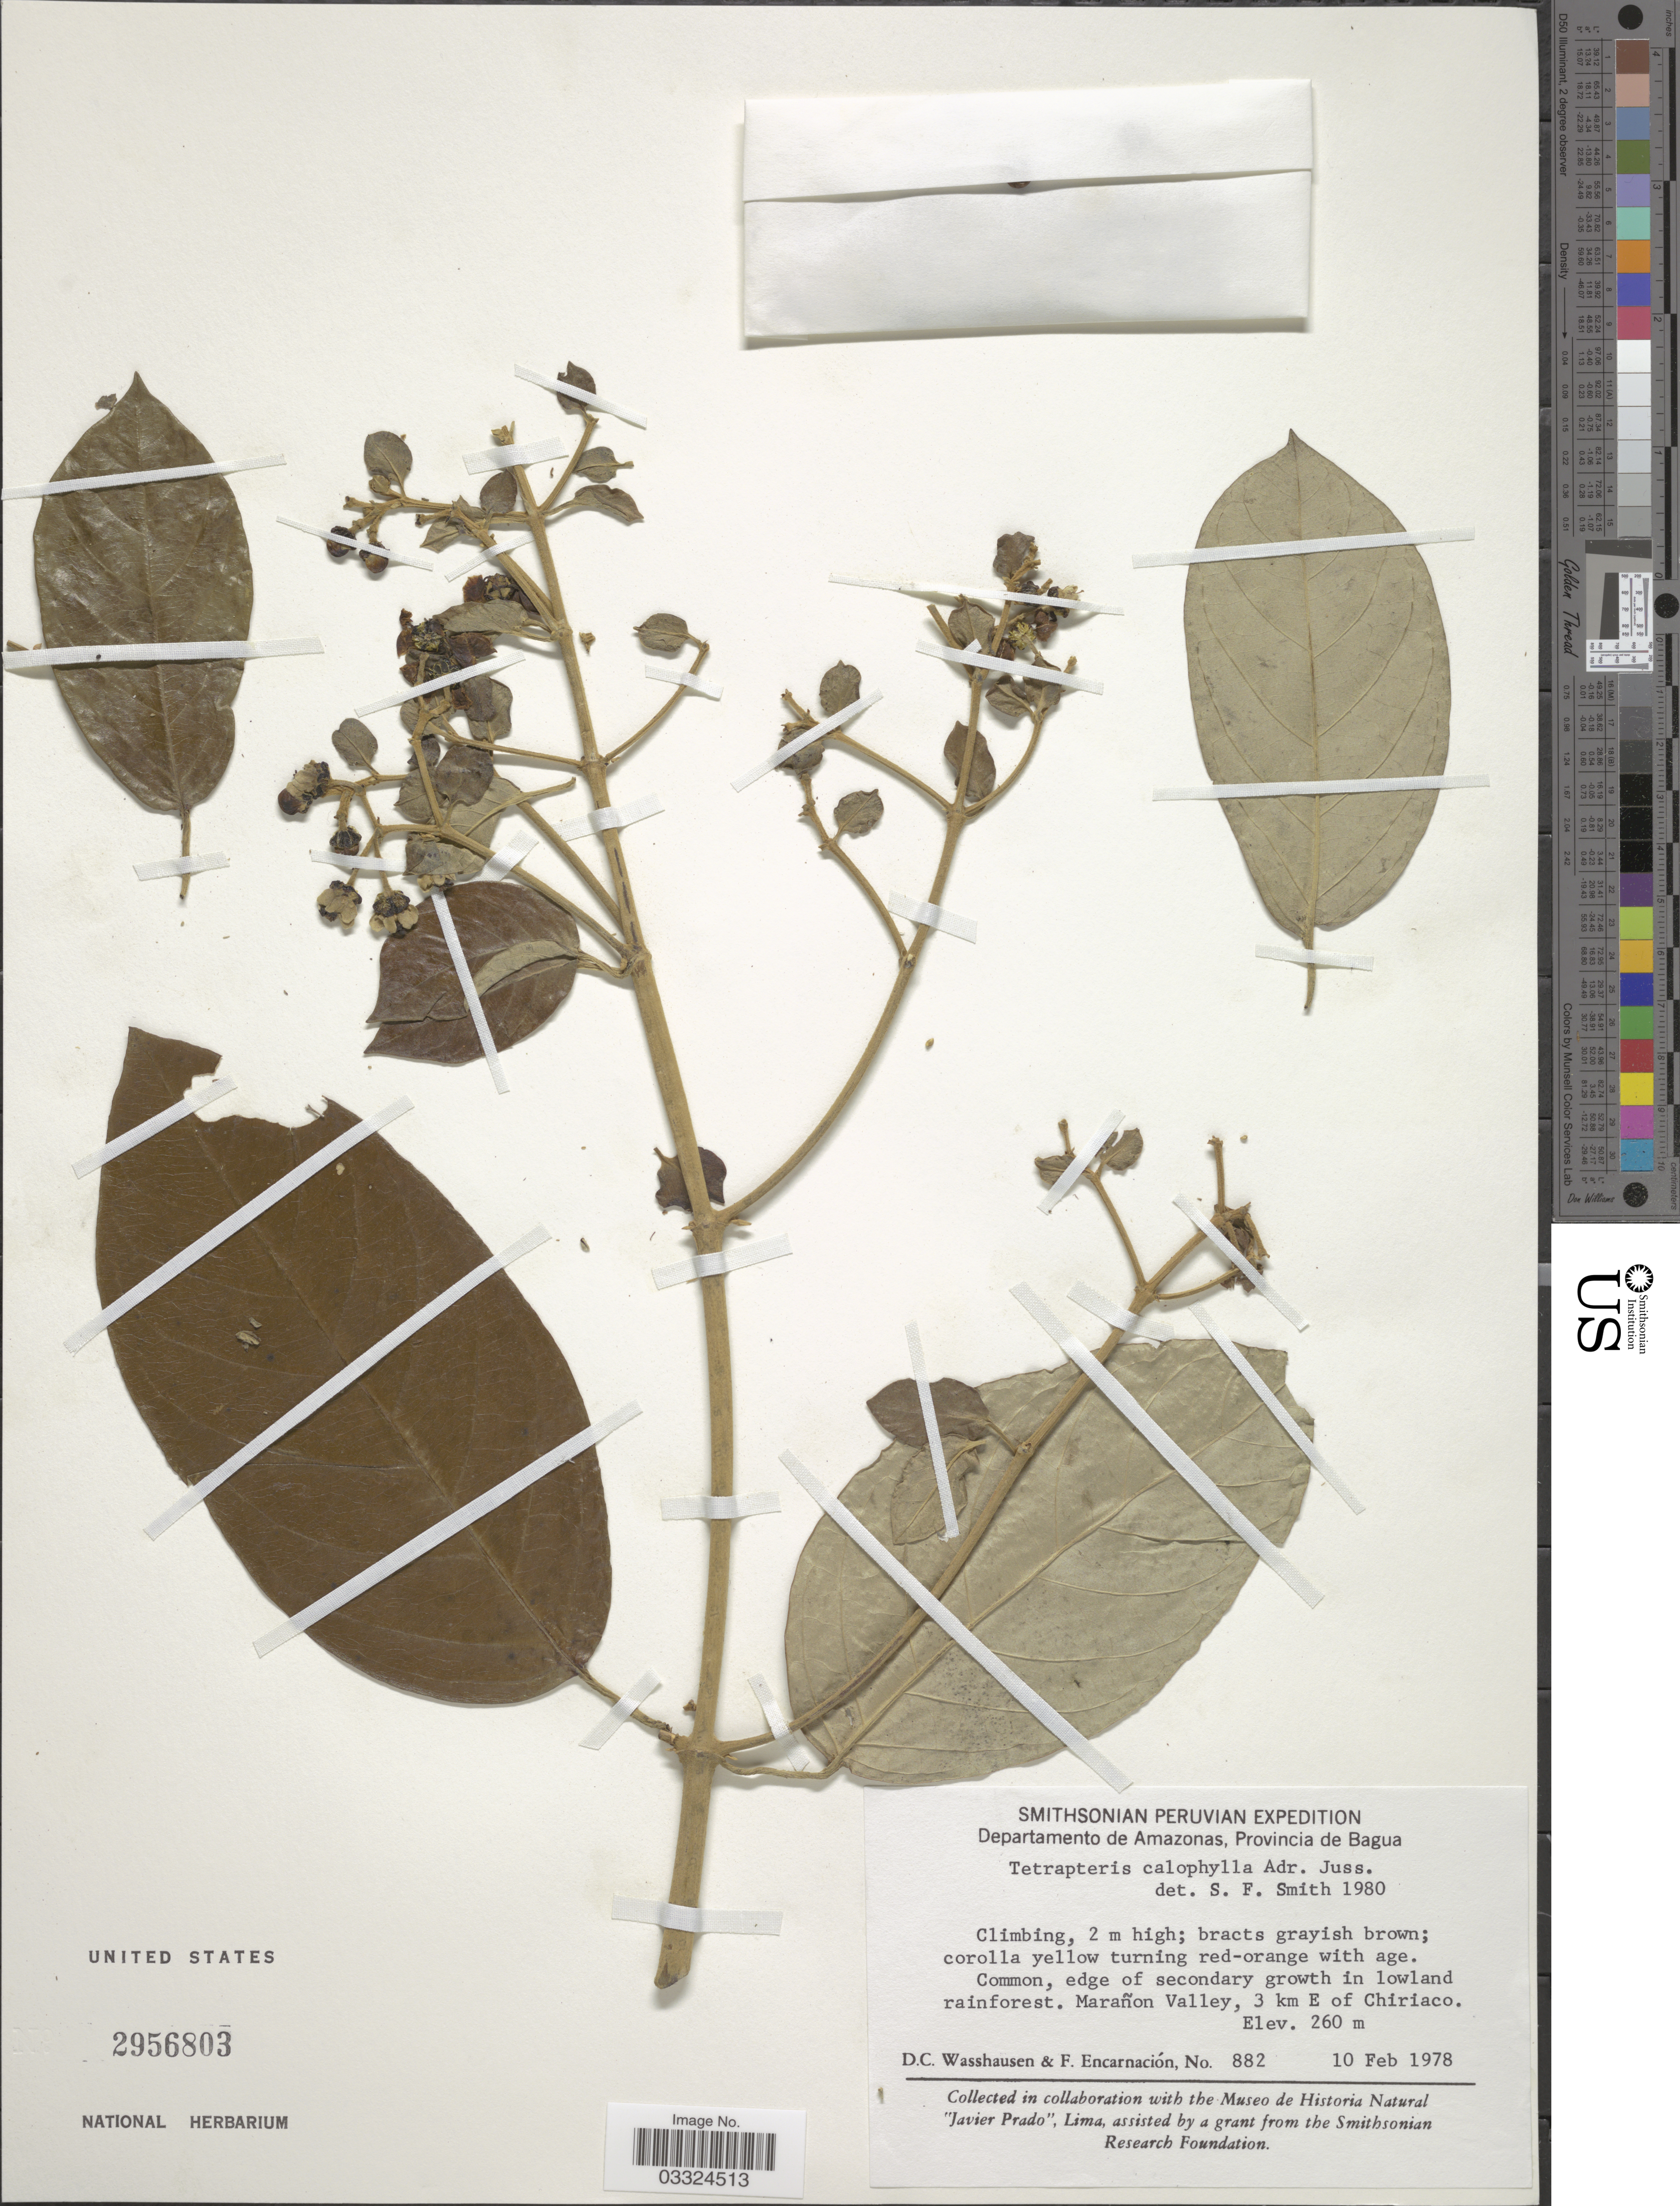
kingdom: Plantae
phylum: Tracheophyta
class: Magnoliopsida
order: Malpighiales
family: Malpighiaceae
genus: Tetrapterys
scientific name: Tetrapterys calophylla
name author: A. Juss.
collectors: D. C. Wasshausen & F. Encarnación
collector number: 882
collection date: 1978-02-10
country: Peru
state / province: Amazonas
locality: Departamento de Amazonas, Provincia de Bagua. Marañon Valley, 3 km E of Chiriaco.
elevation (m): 260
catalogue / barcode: US 2956803